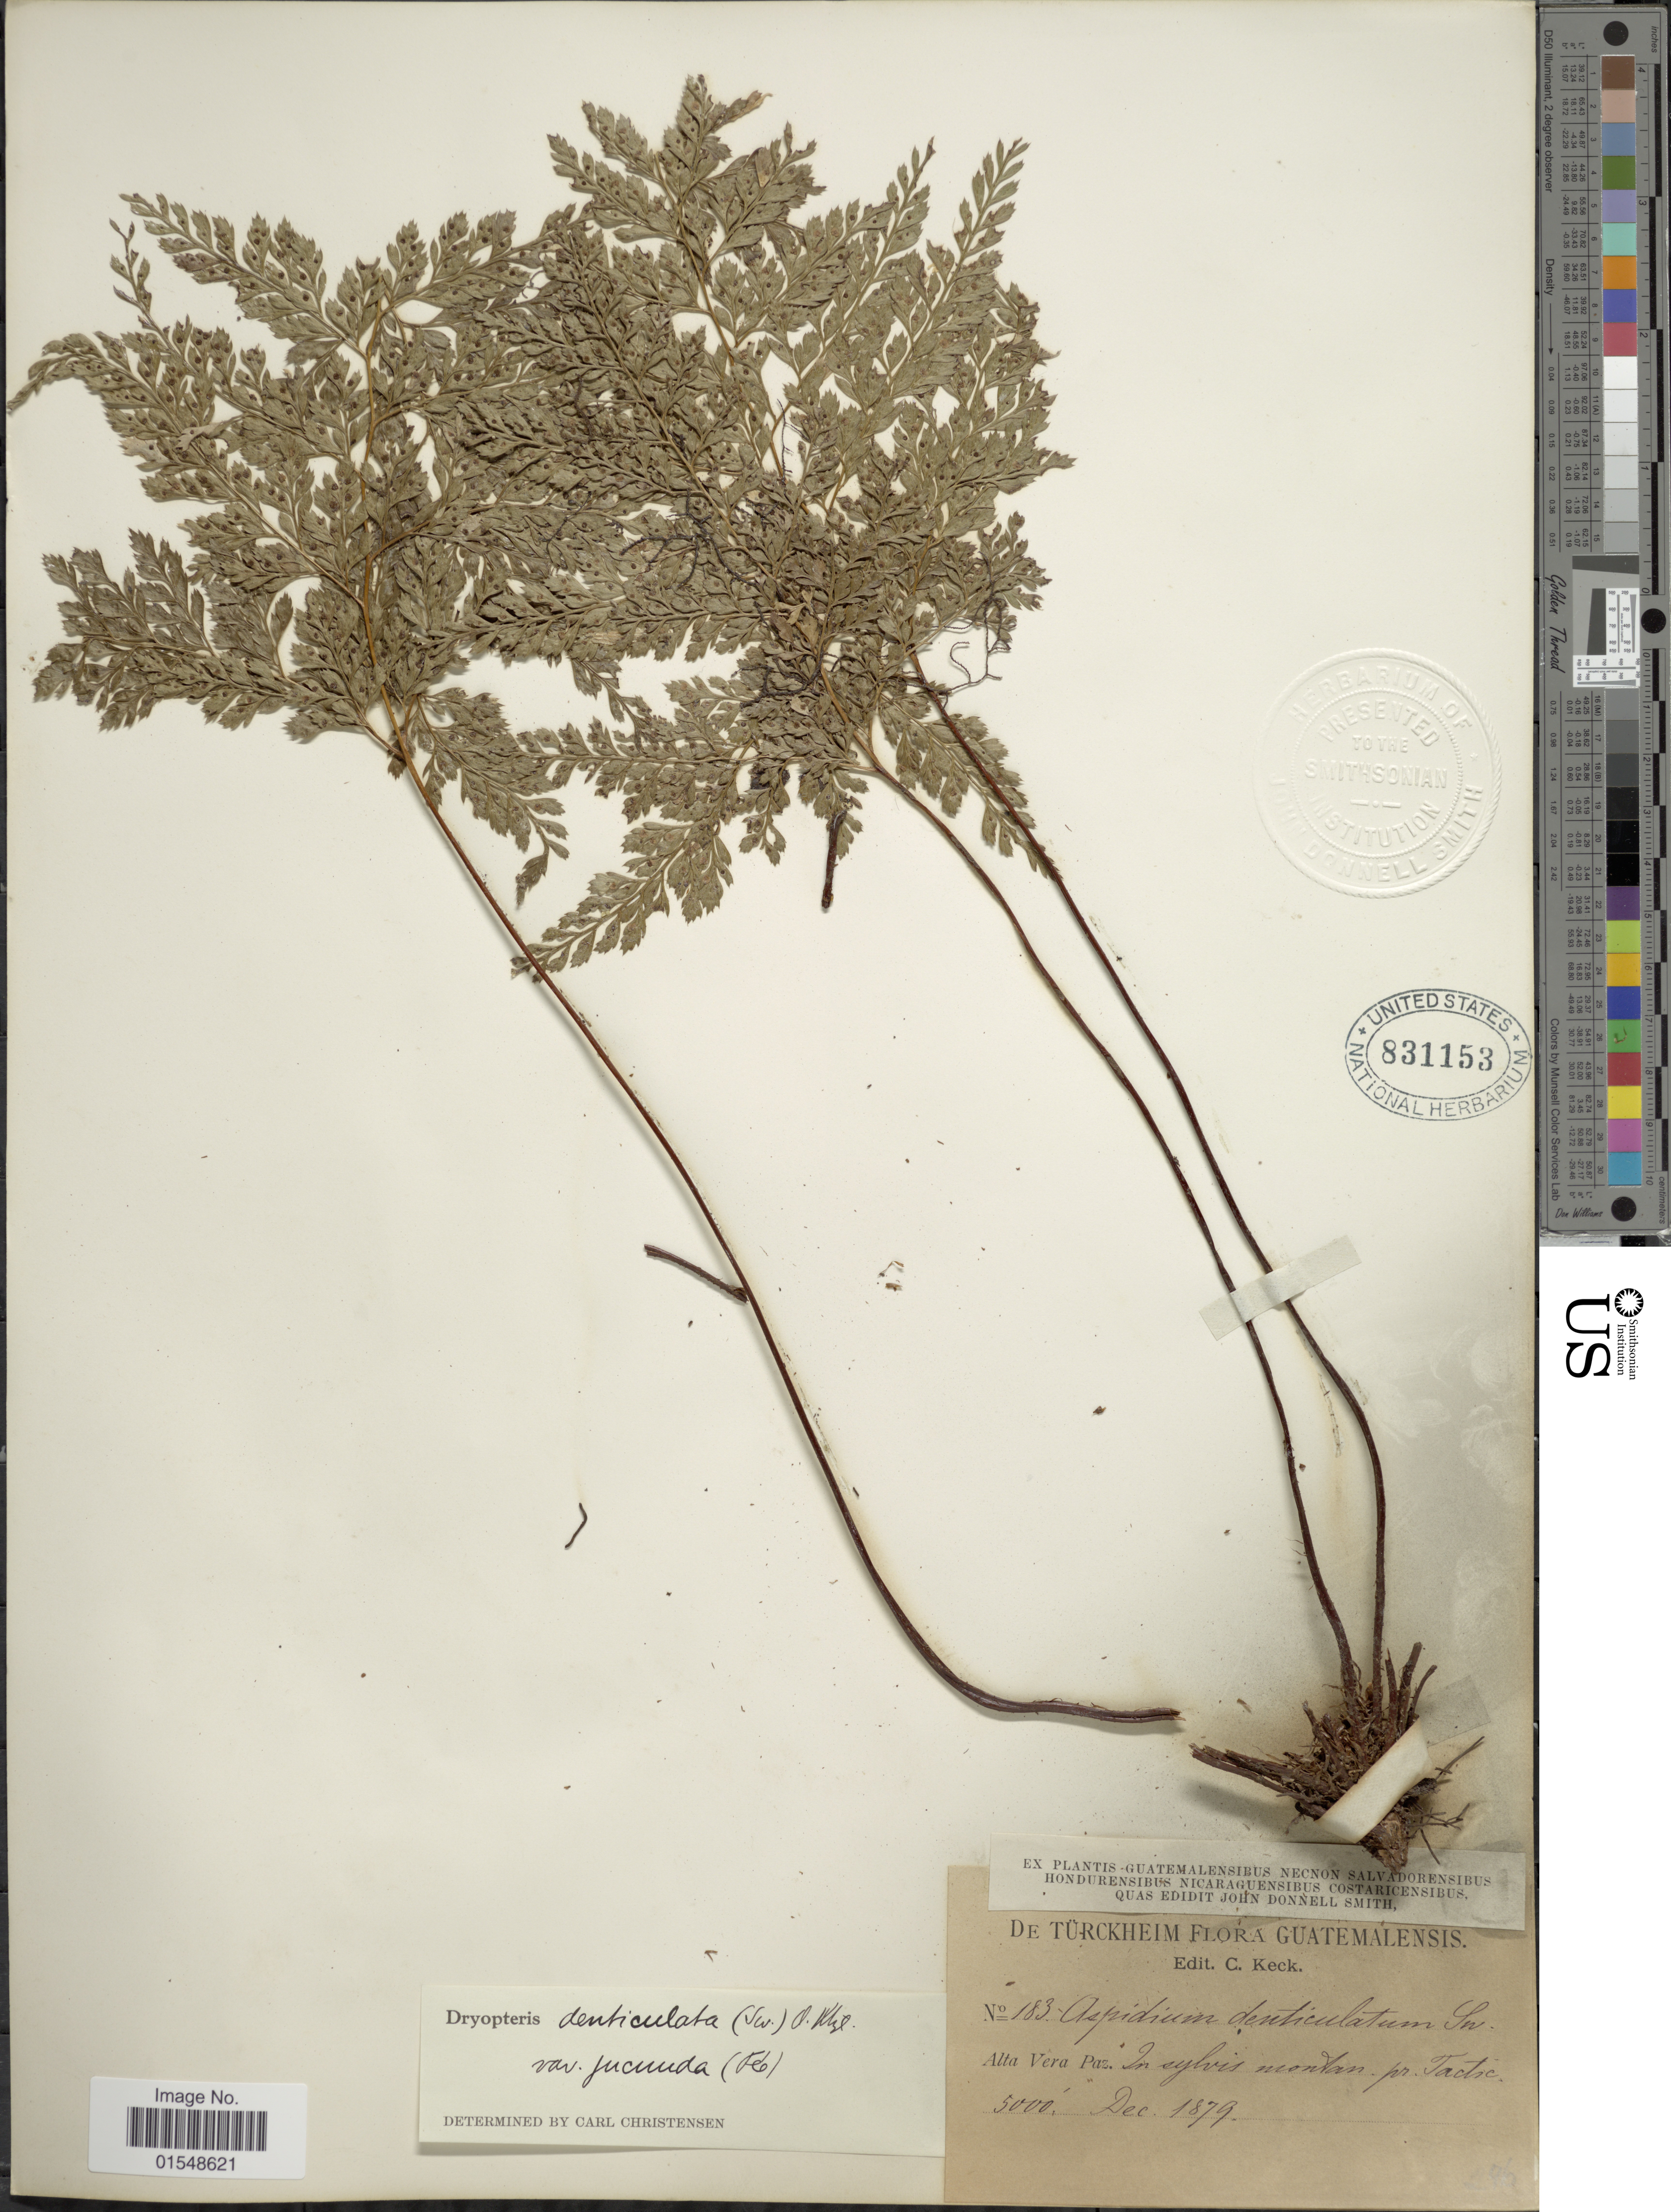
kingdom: Plantae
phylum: Tracheophyta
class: Polypodiopsida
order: Polypodiales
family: Dryopteridaceae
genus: Arachniodes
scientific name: Arachniodes denticulata var. jucunda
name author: (Fée) Lellinger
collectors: -. De Türckheim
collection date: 1879-12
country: Guatemala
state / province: Alta Verapaz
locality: In sylvis montan pr. Tactic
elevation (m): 1524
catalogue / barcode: US 831153